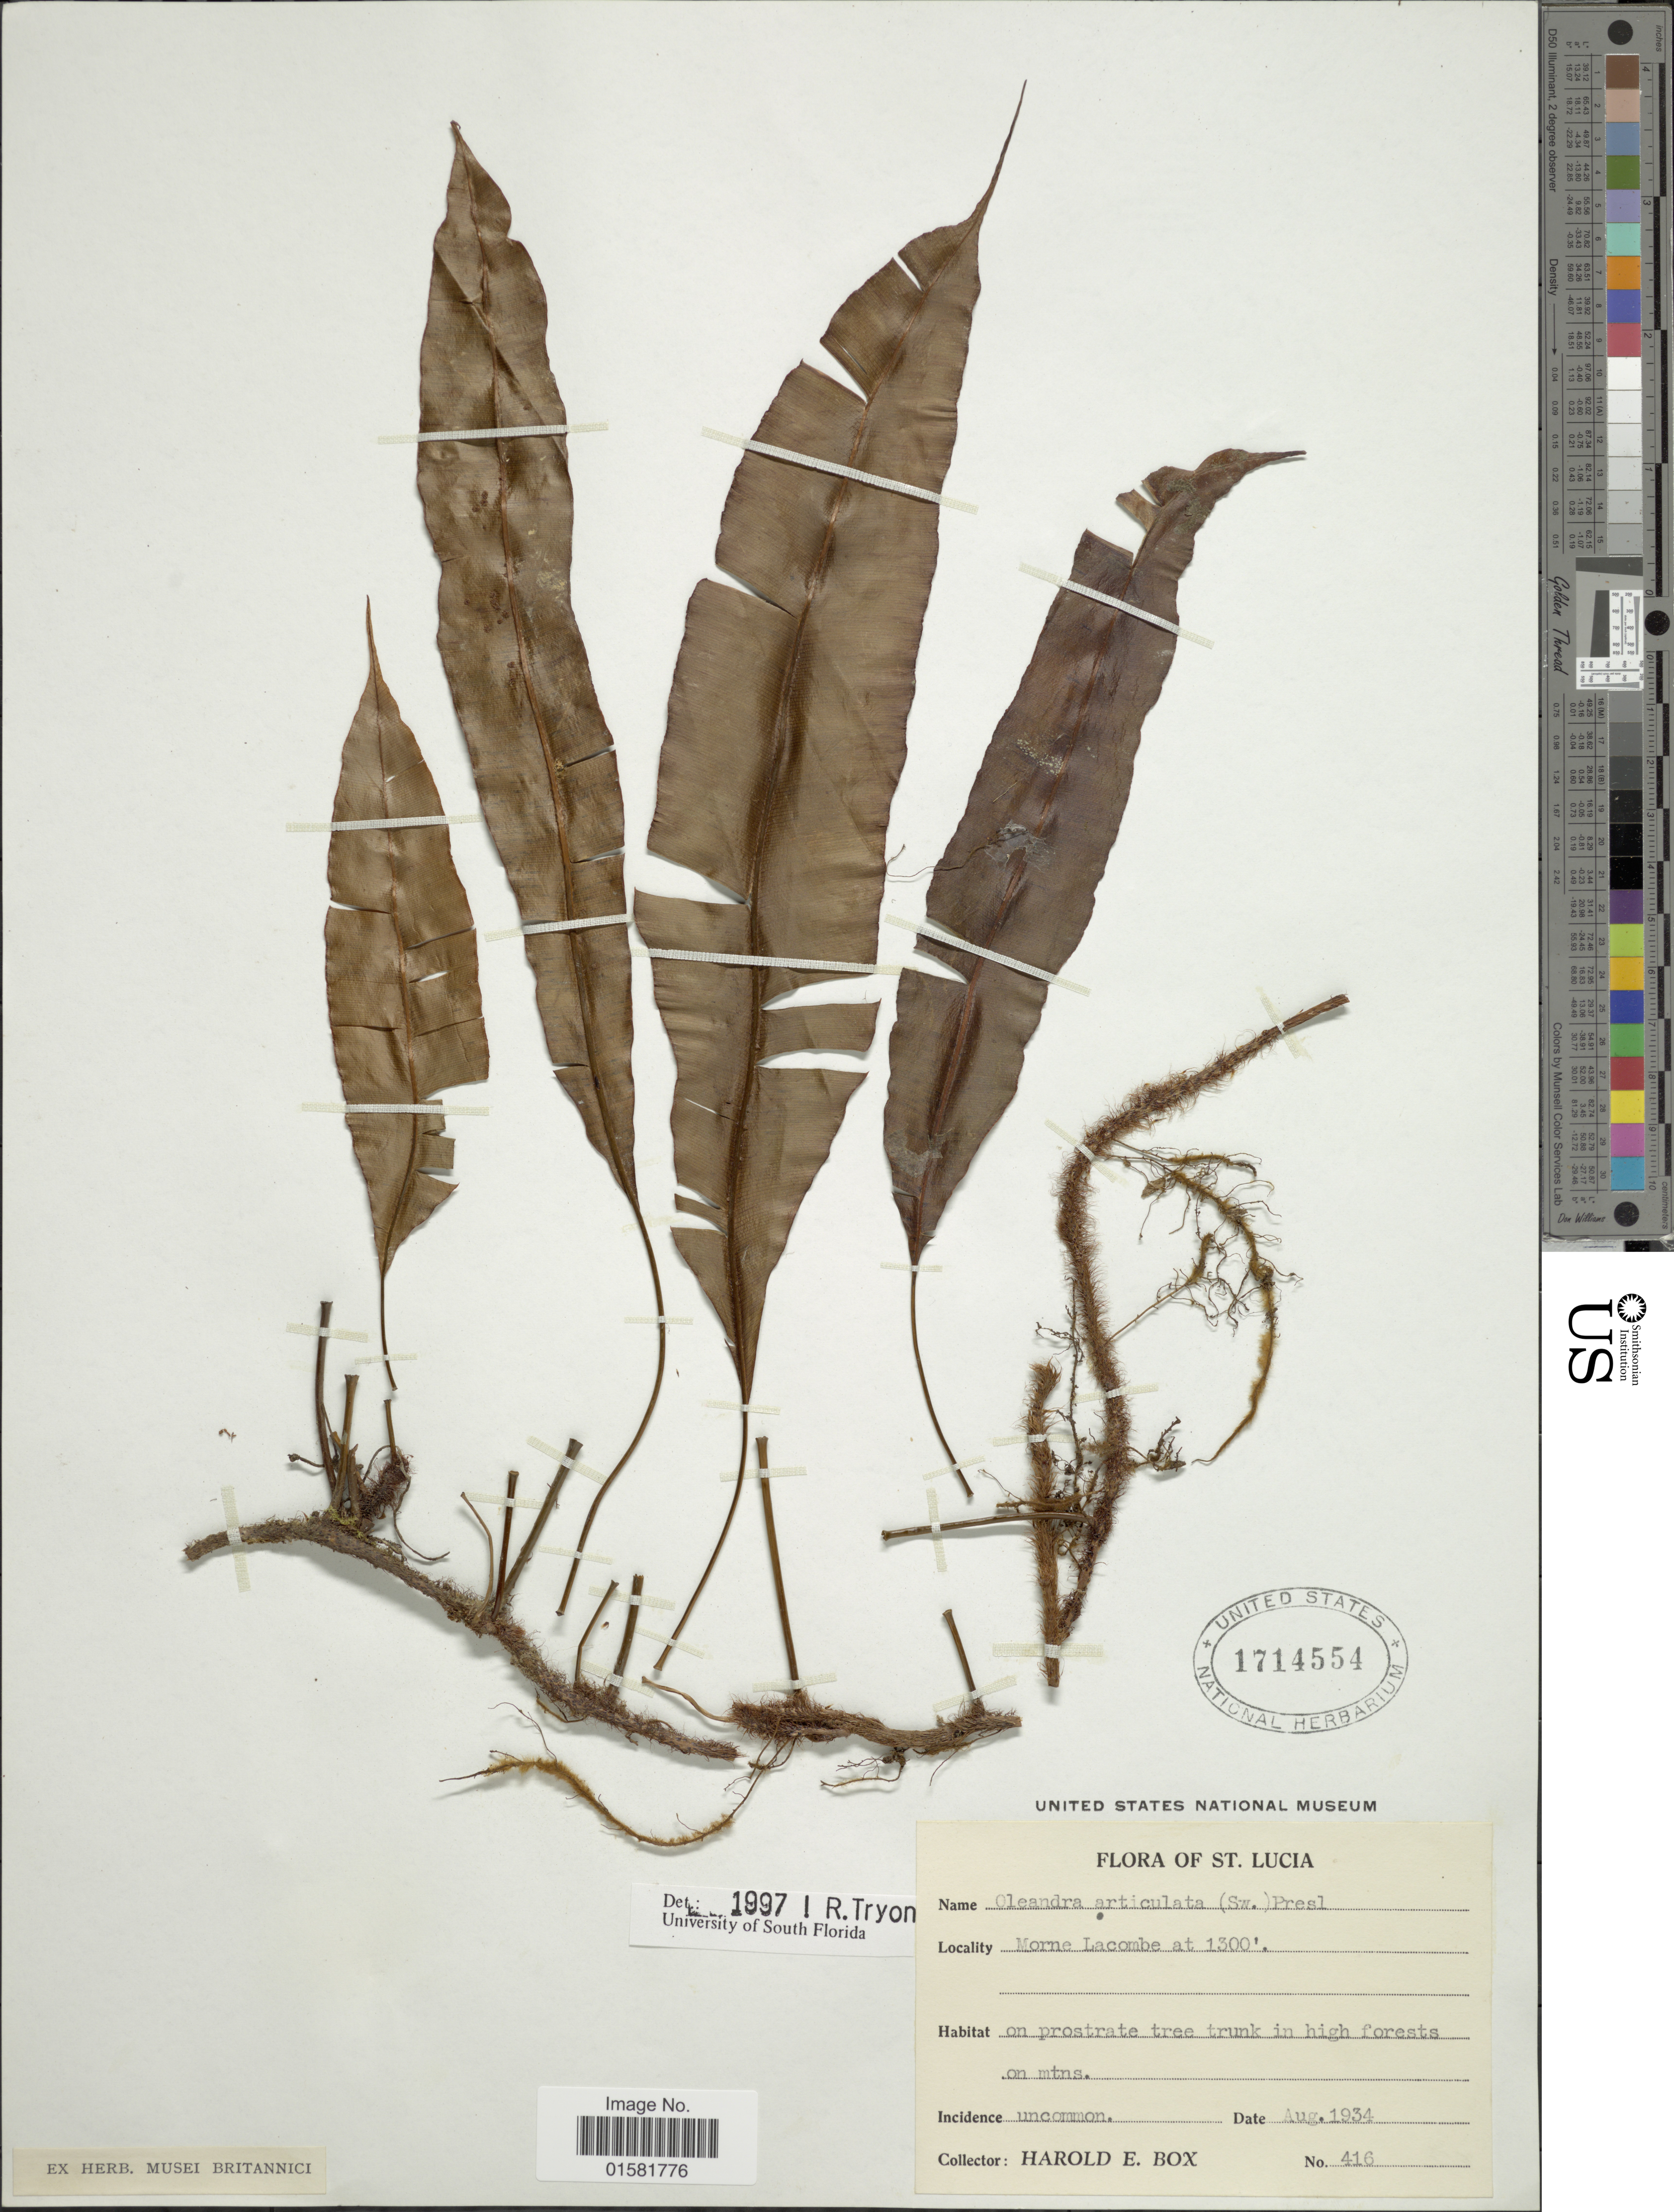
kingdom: Plantae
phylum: Tracheophyta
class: Polypodiopsida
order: Polypodiales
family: Oleandraceae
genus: Oleandra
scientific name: Oleandra articulata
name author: (Sw.) C. Presl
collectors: H. E. Box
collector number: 416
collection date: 1934-08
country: St. Lucia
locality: St. Lucia, Morne Lacombe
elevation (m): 396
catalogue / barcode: US 1714554